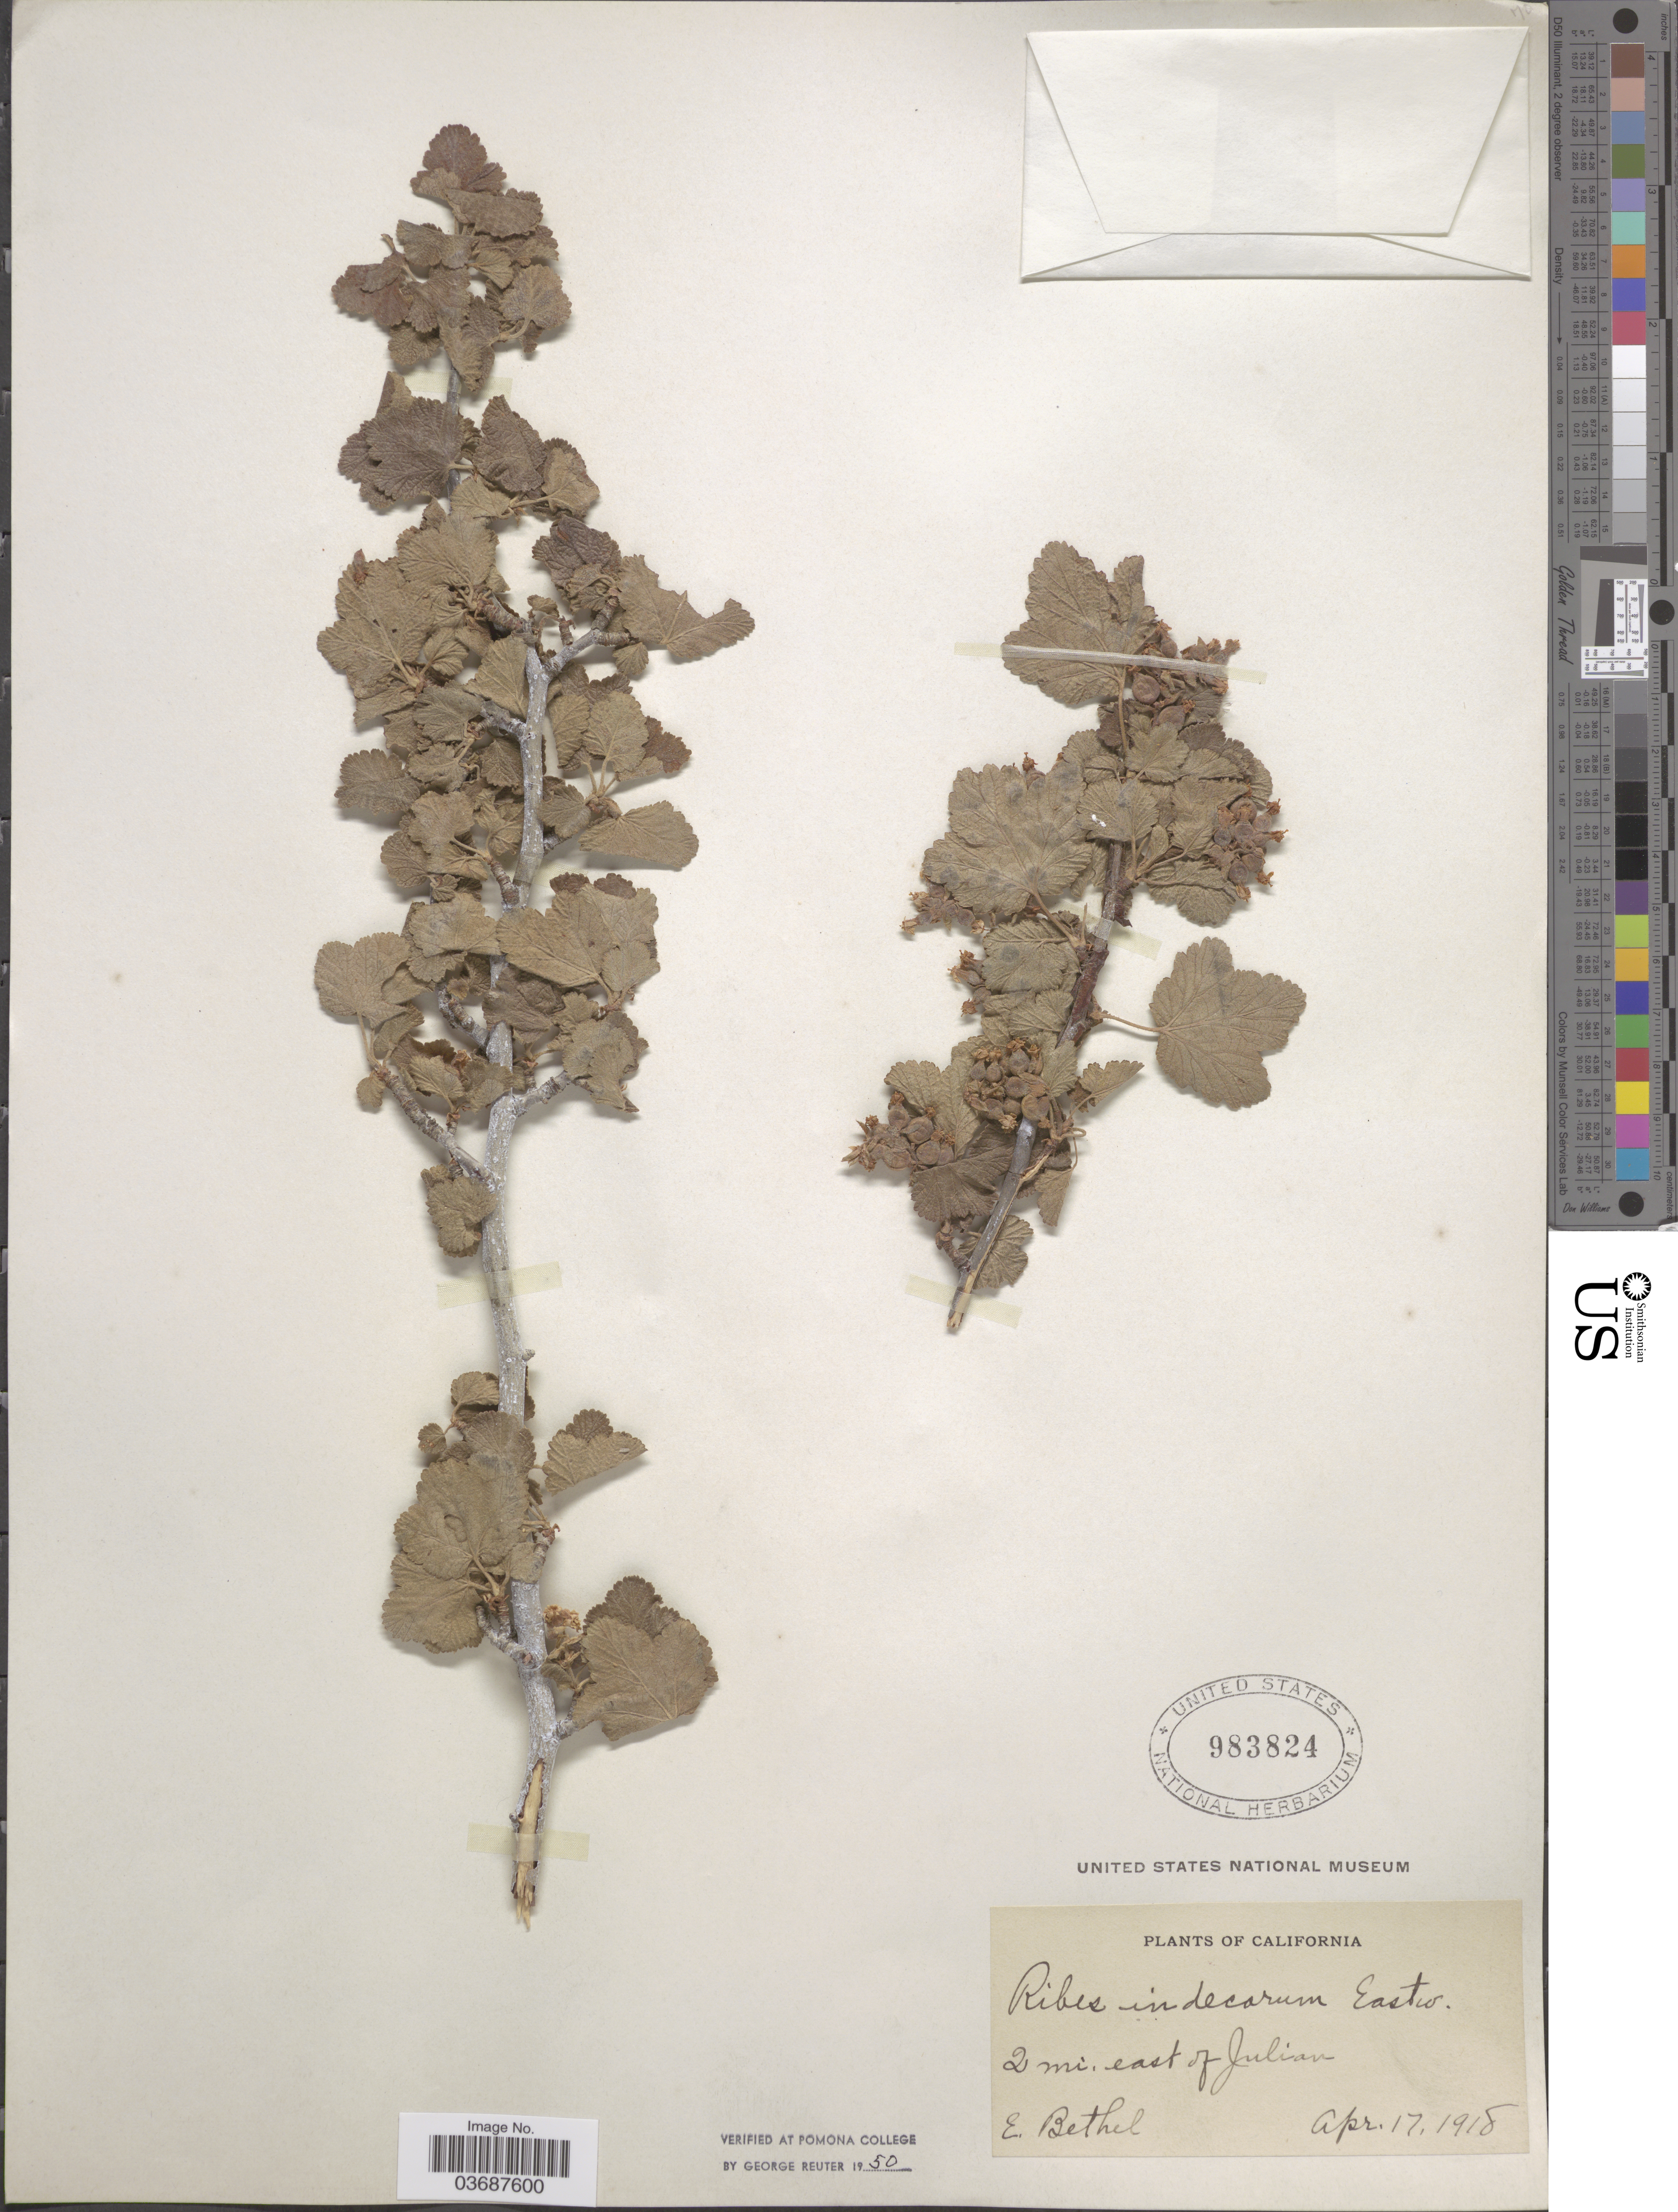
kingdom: Plantae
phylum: Tracheophyta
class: Magnoliopsida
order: Saxifragales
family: Grossulariaceae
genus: Ribes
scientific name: Ribes indecorum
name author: Eastw.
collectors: E. Bethel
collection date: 1918-04-17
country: United States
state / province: California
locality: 2 mi. east of Julian.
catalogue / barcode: US 983824